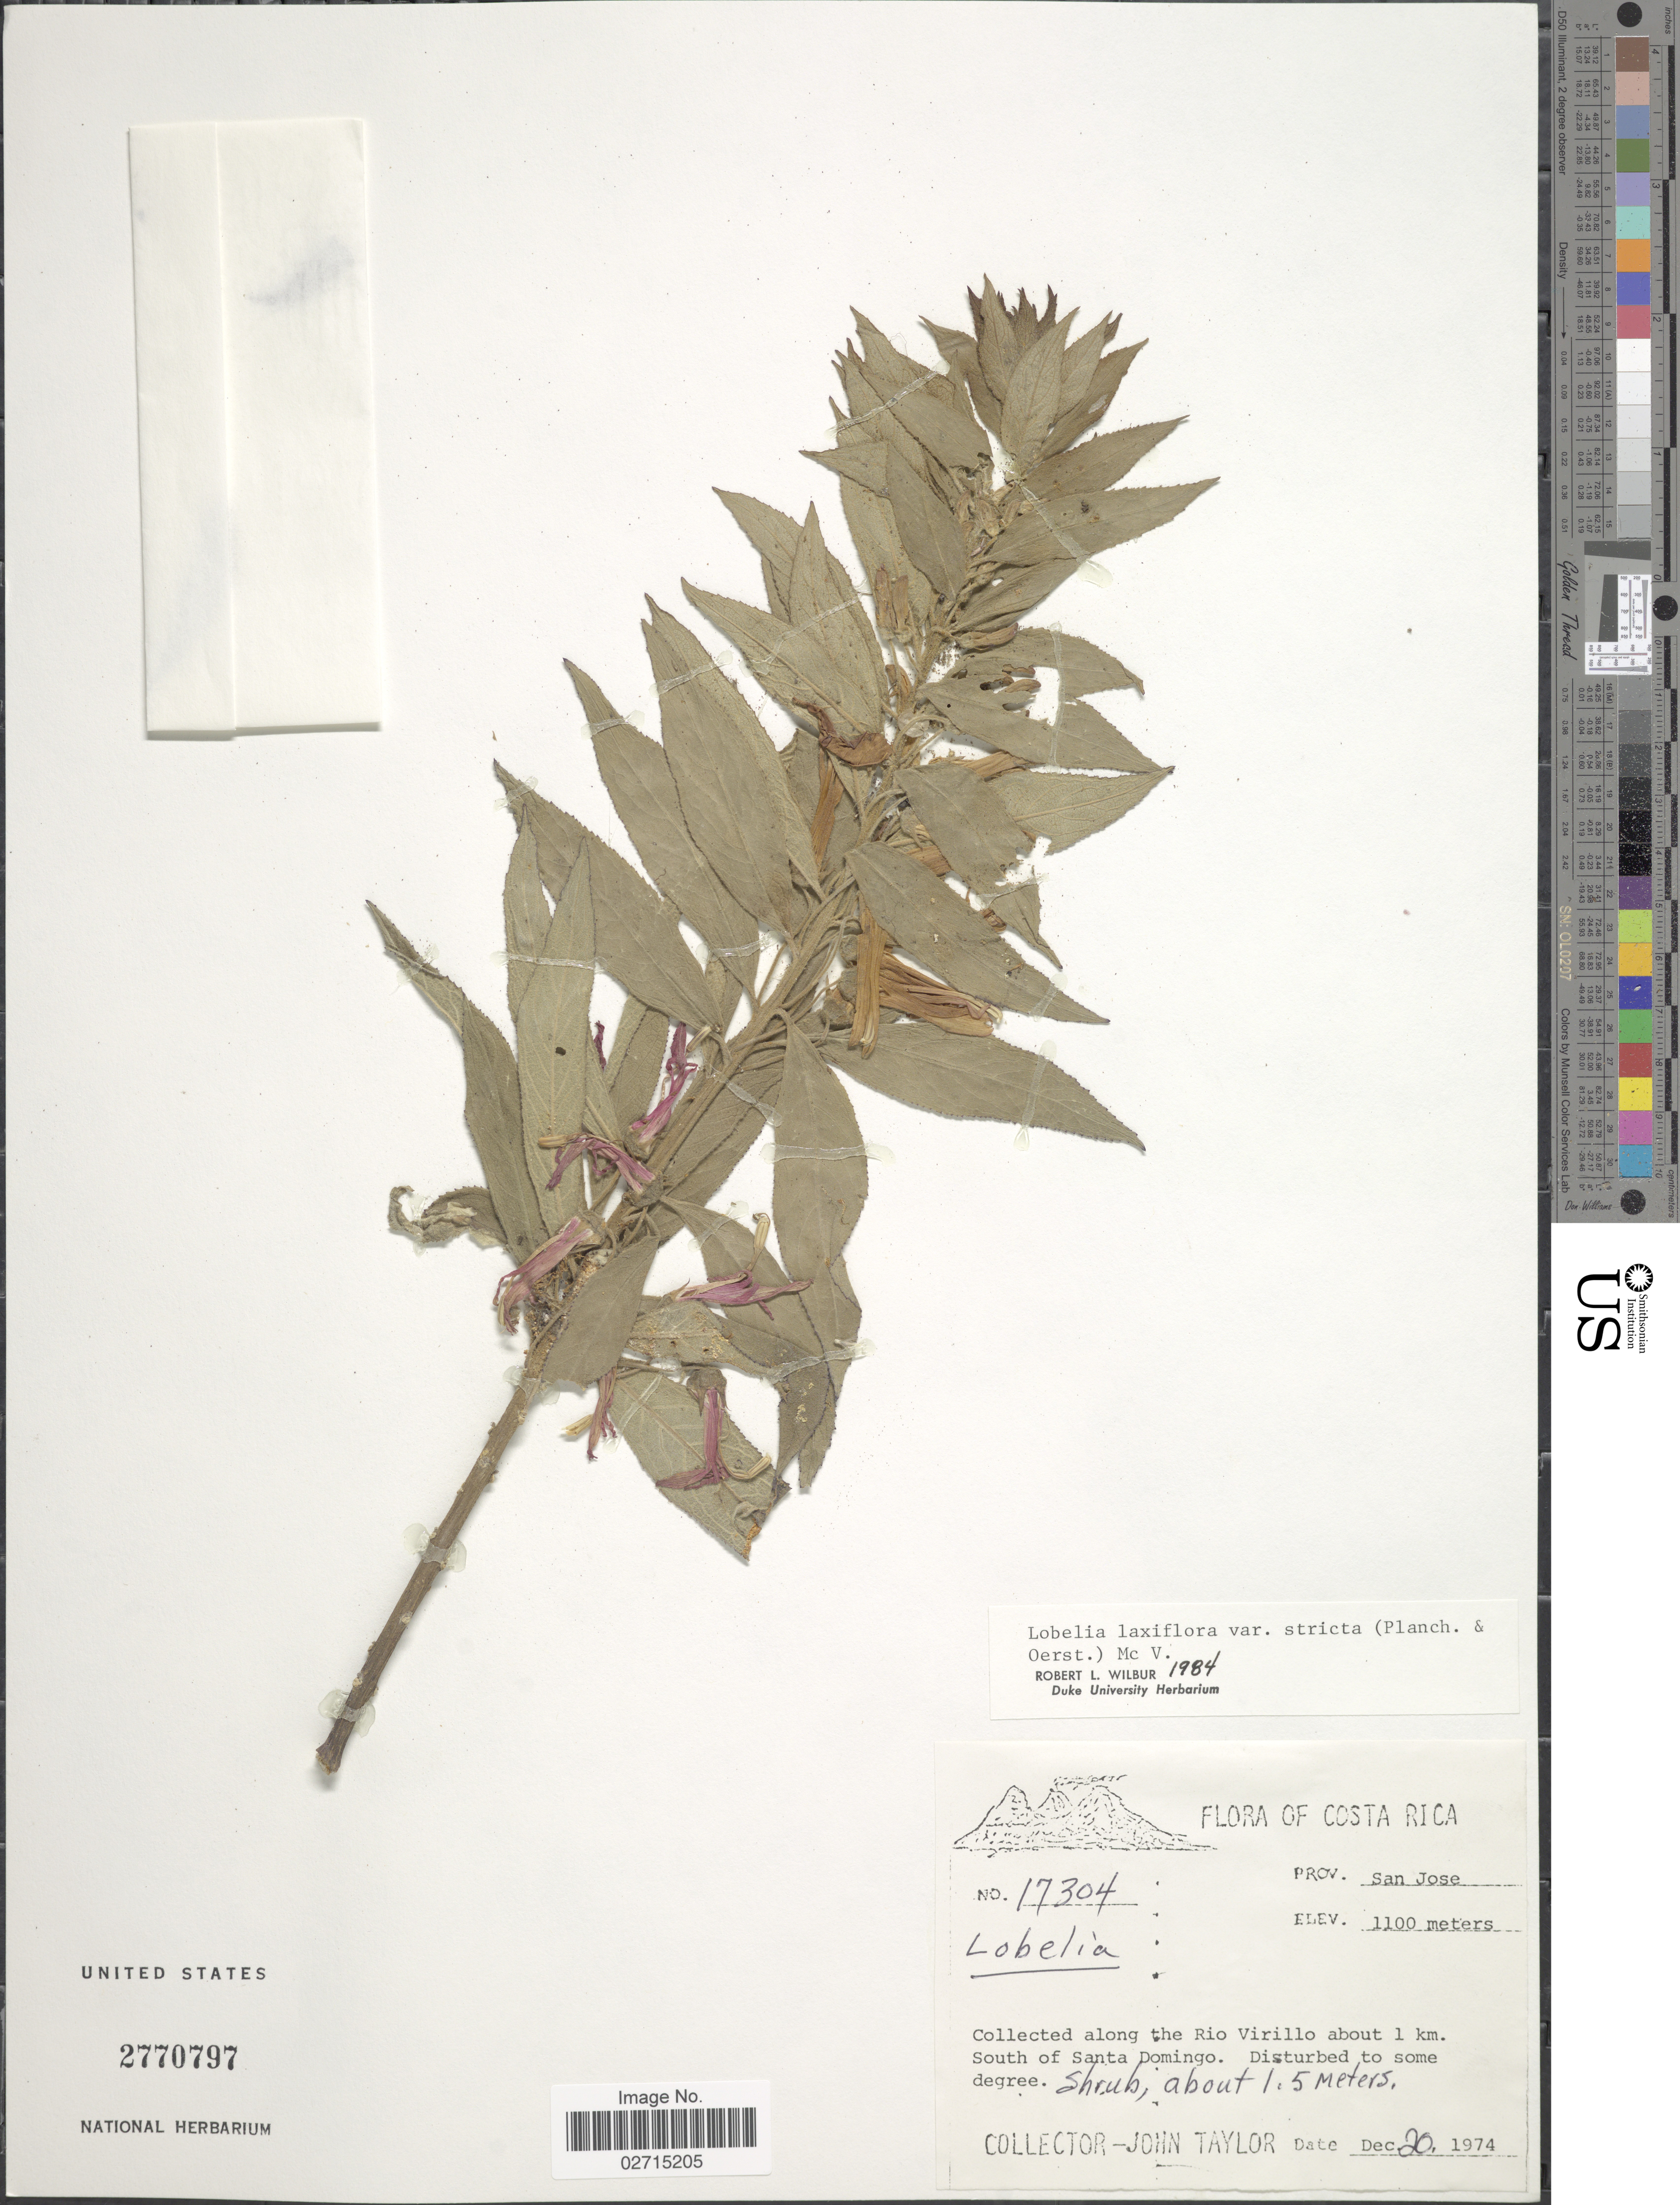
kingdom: Plantae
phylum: Tracheophyta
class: Magnoliopsida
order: Asterales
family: Campanulaceae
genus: Lobelia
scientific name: Lobelia laxiflora var. stricta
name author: (Planch. & Oerst.) McVaugh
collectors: J. Taylor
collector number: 17304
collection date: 1974-12-20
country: Costa Rica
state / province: San José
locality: Along the Rio Virillo about 1 km South of Santo Domingo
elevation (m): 1100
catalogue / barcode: US 2770797